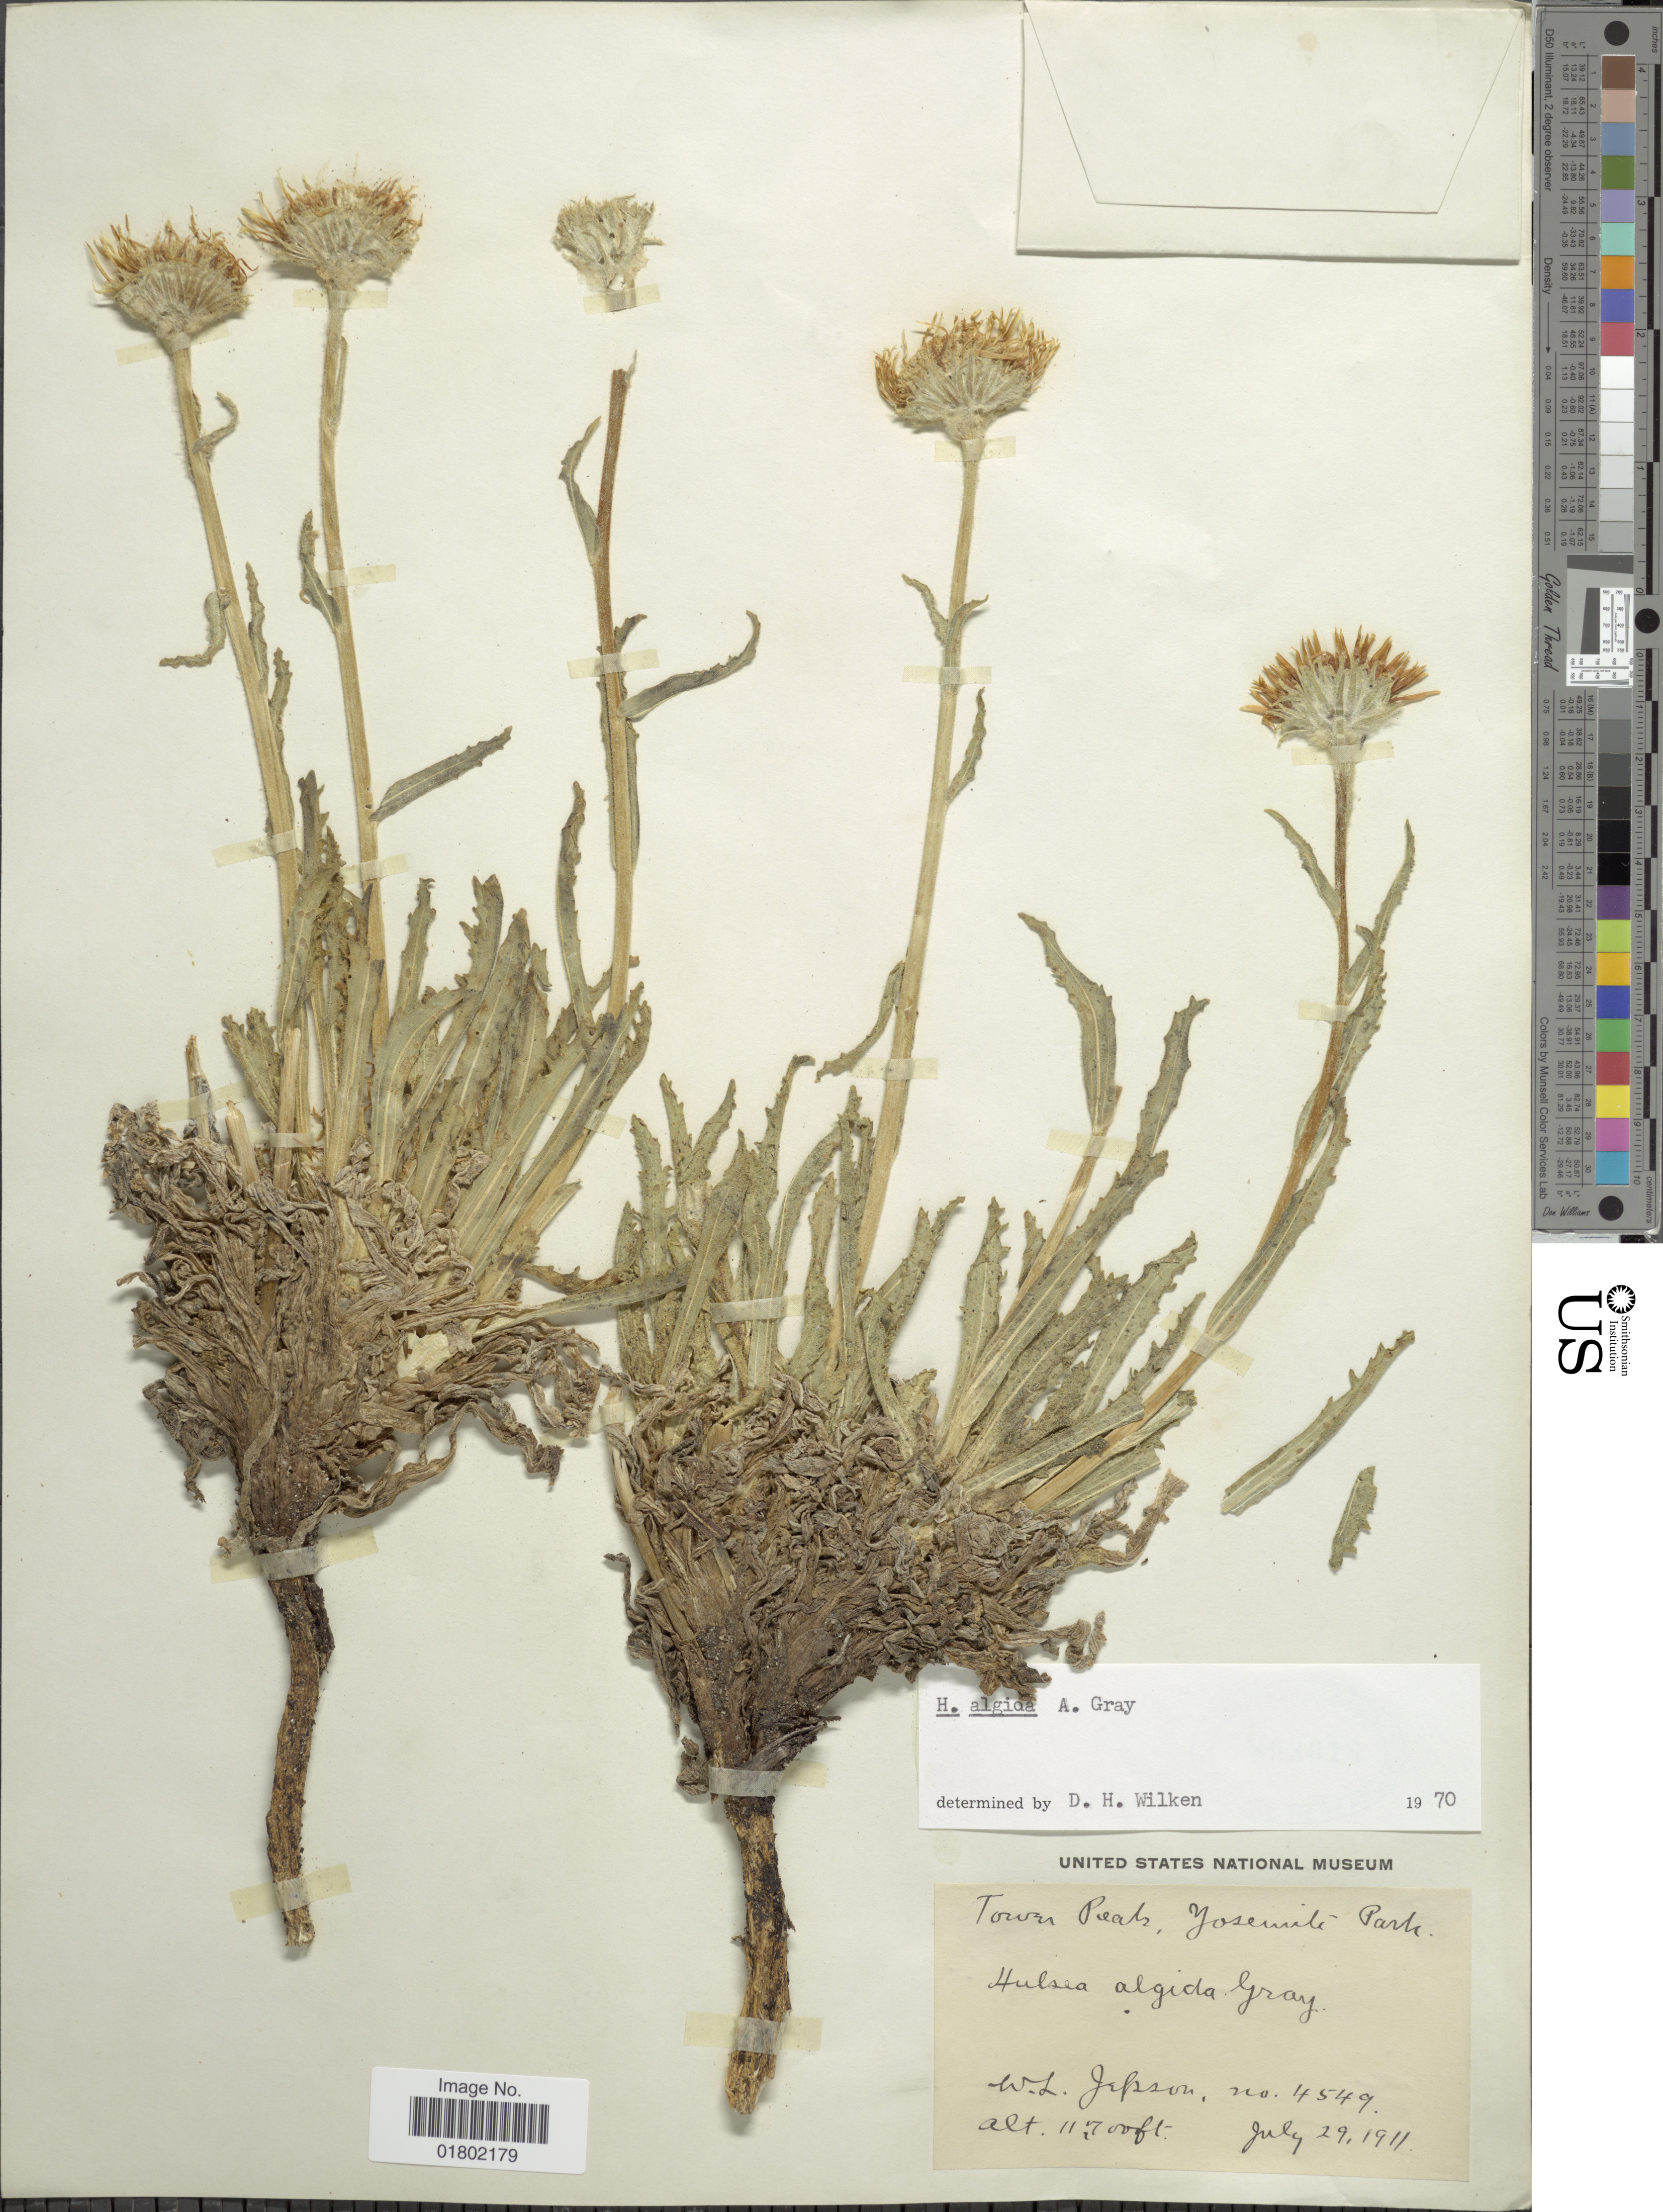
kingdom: Plantae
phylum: Tracheophyta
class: Magnoliopsida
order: Asterales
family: Asteraceae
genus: Hulsea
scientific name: Hulsea algida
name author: A. Gray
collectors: W. L. Jepson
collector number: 4549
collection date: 1911-07-29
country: United States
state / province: California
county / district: Mariposa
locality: Tower Peak, Yosemite Park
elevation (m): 3566